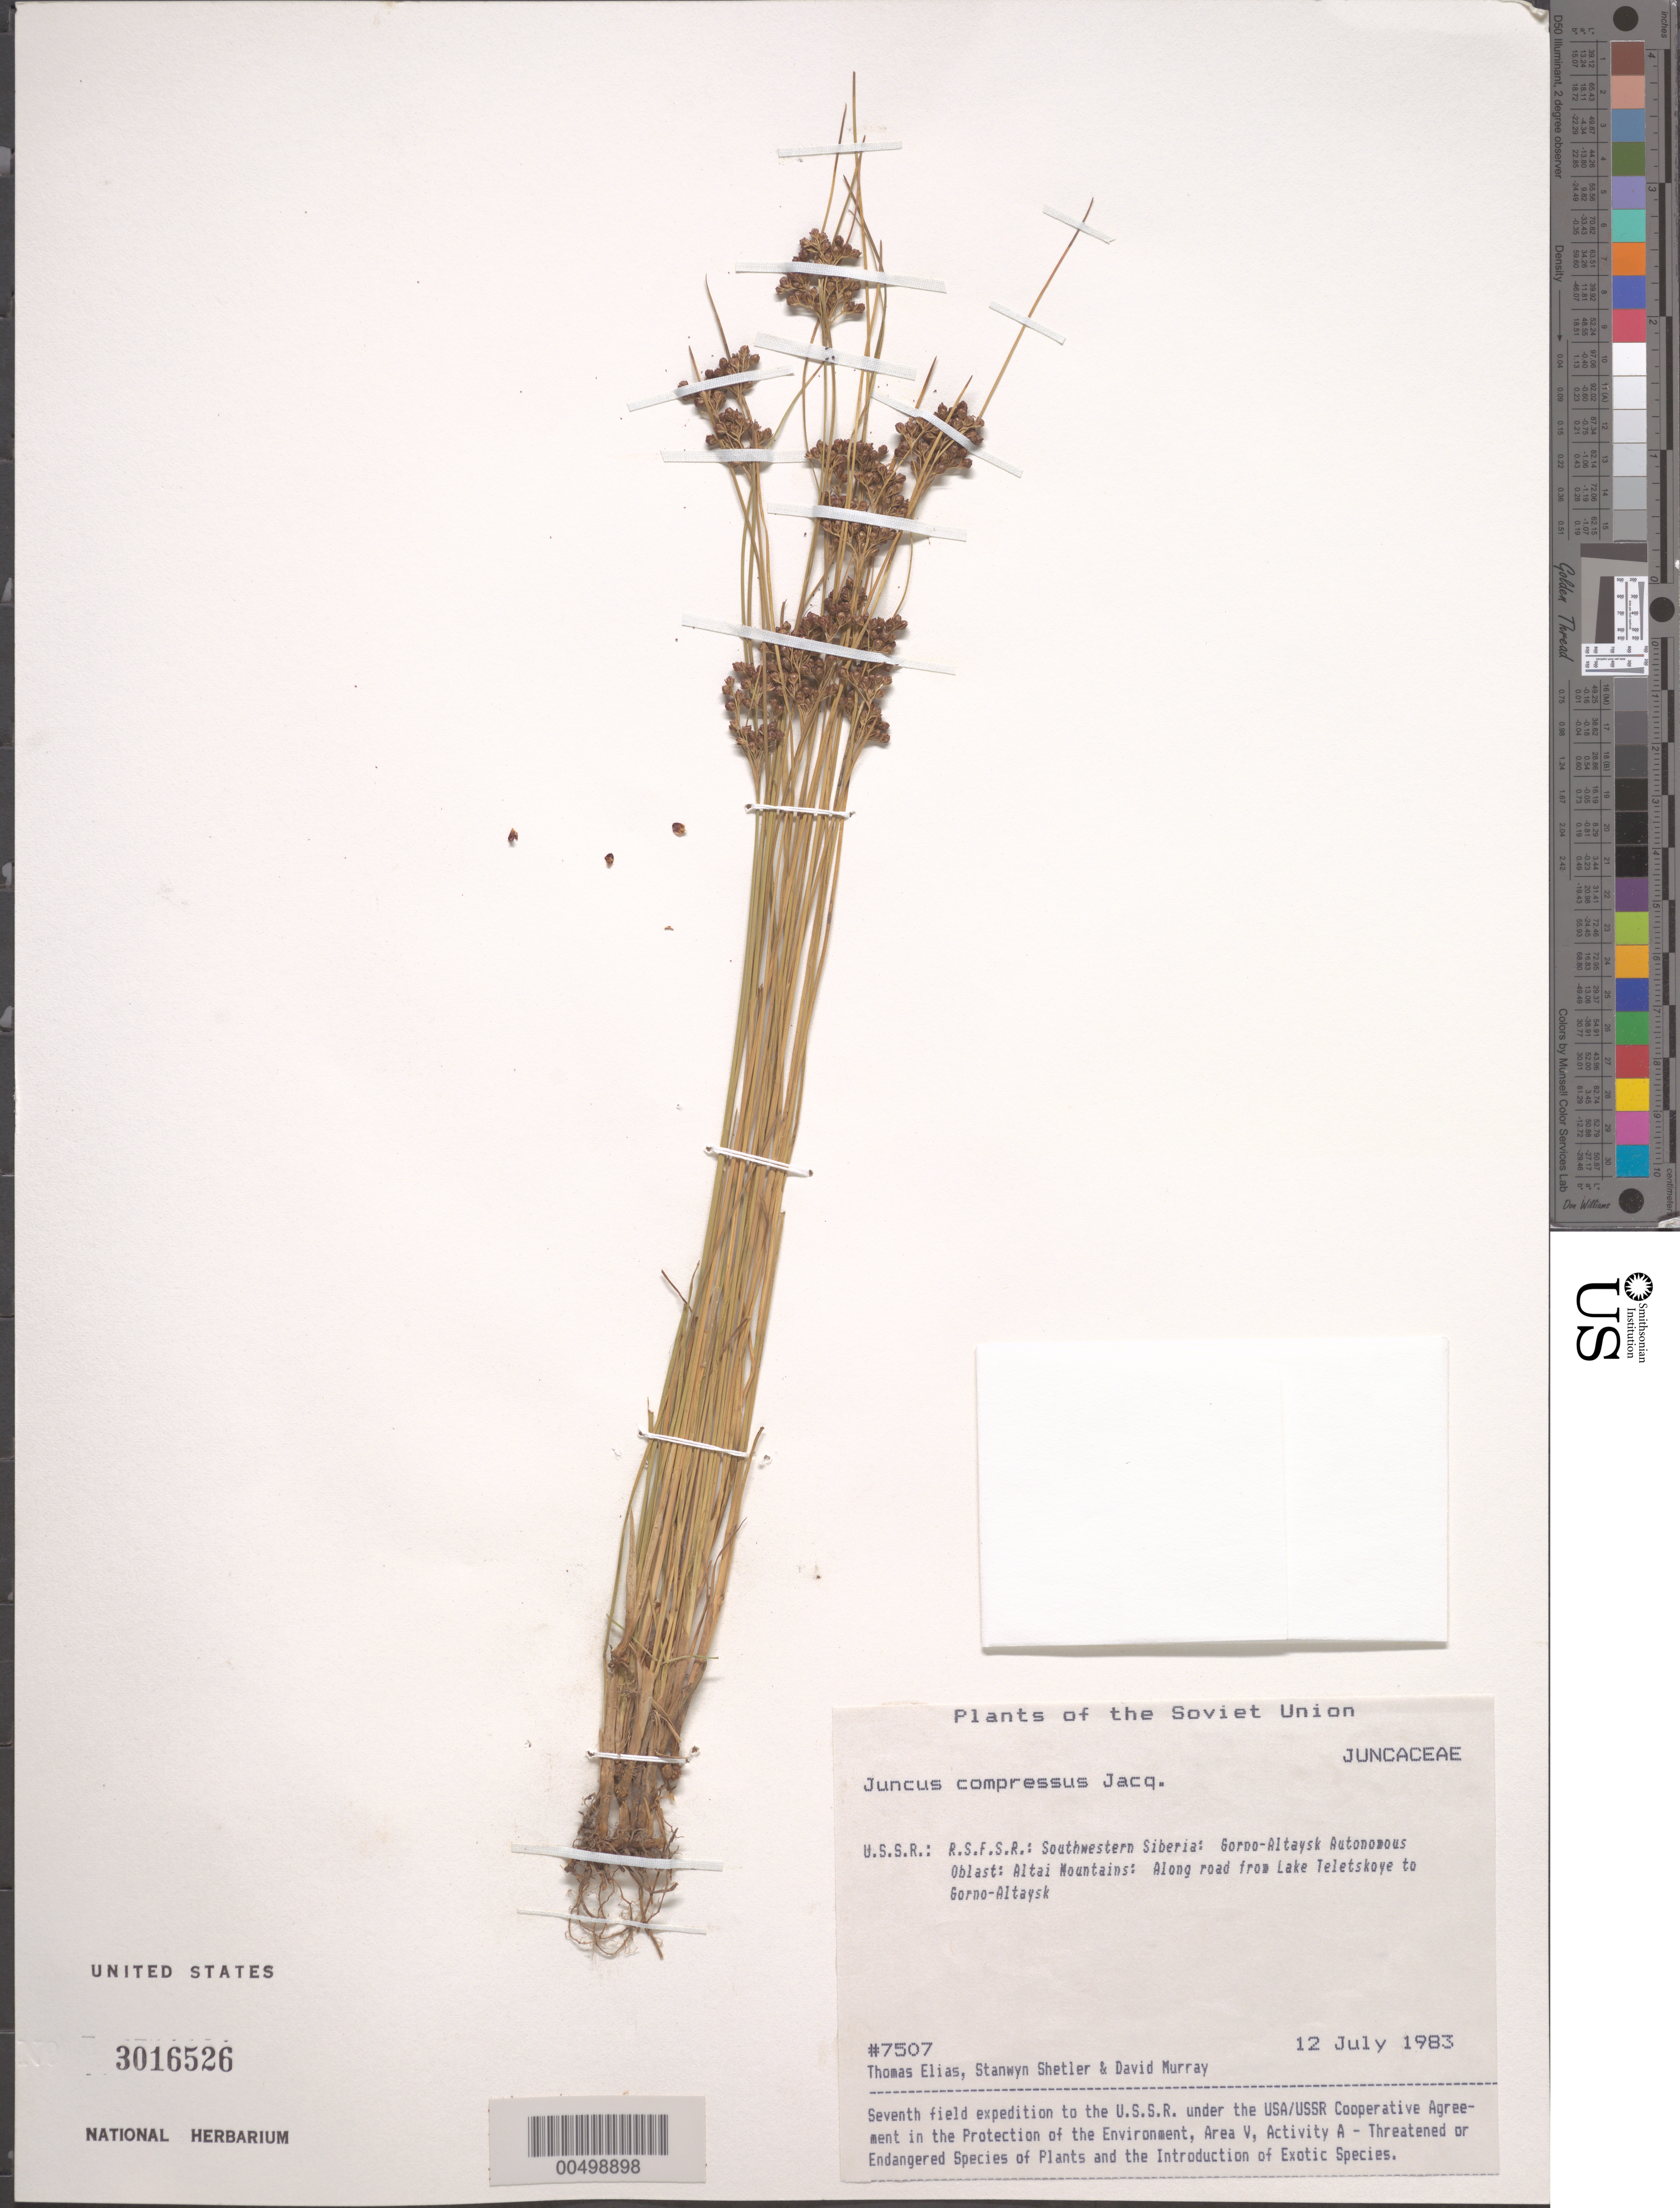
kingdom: Plantae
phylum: Tracheophyta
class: Liliopsida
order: Poales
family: Juncaceae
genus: Juncus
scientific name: Juncus compressus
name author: Jacq.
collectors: T. Elias, S. Shetler & D. F. Murray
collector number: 7507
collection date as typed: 12 Jul 1983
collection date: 1983-07-12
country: Russian Federation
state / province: Altai Republic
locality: Altai Mountains, along road from Lake Teletskoye to Gorno-Altaysk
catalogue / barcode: US 3016526